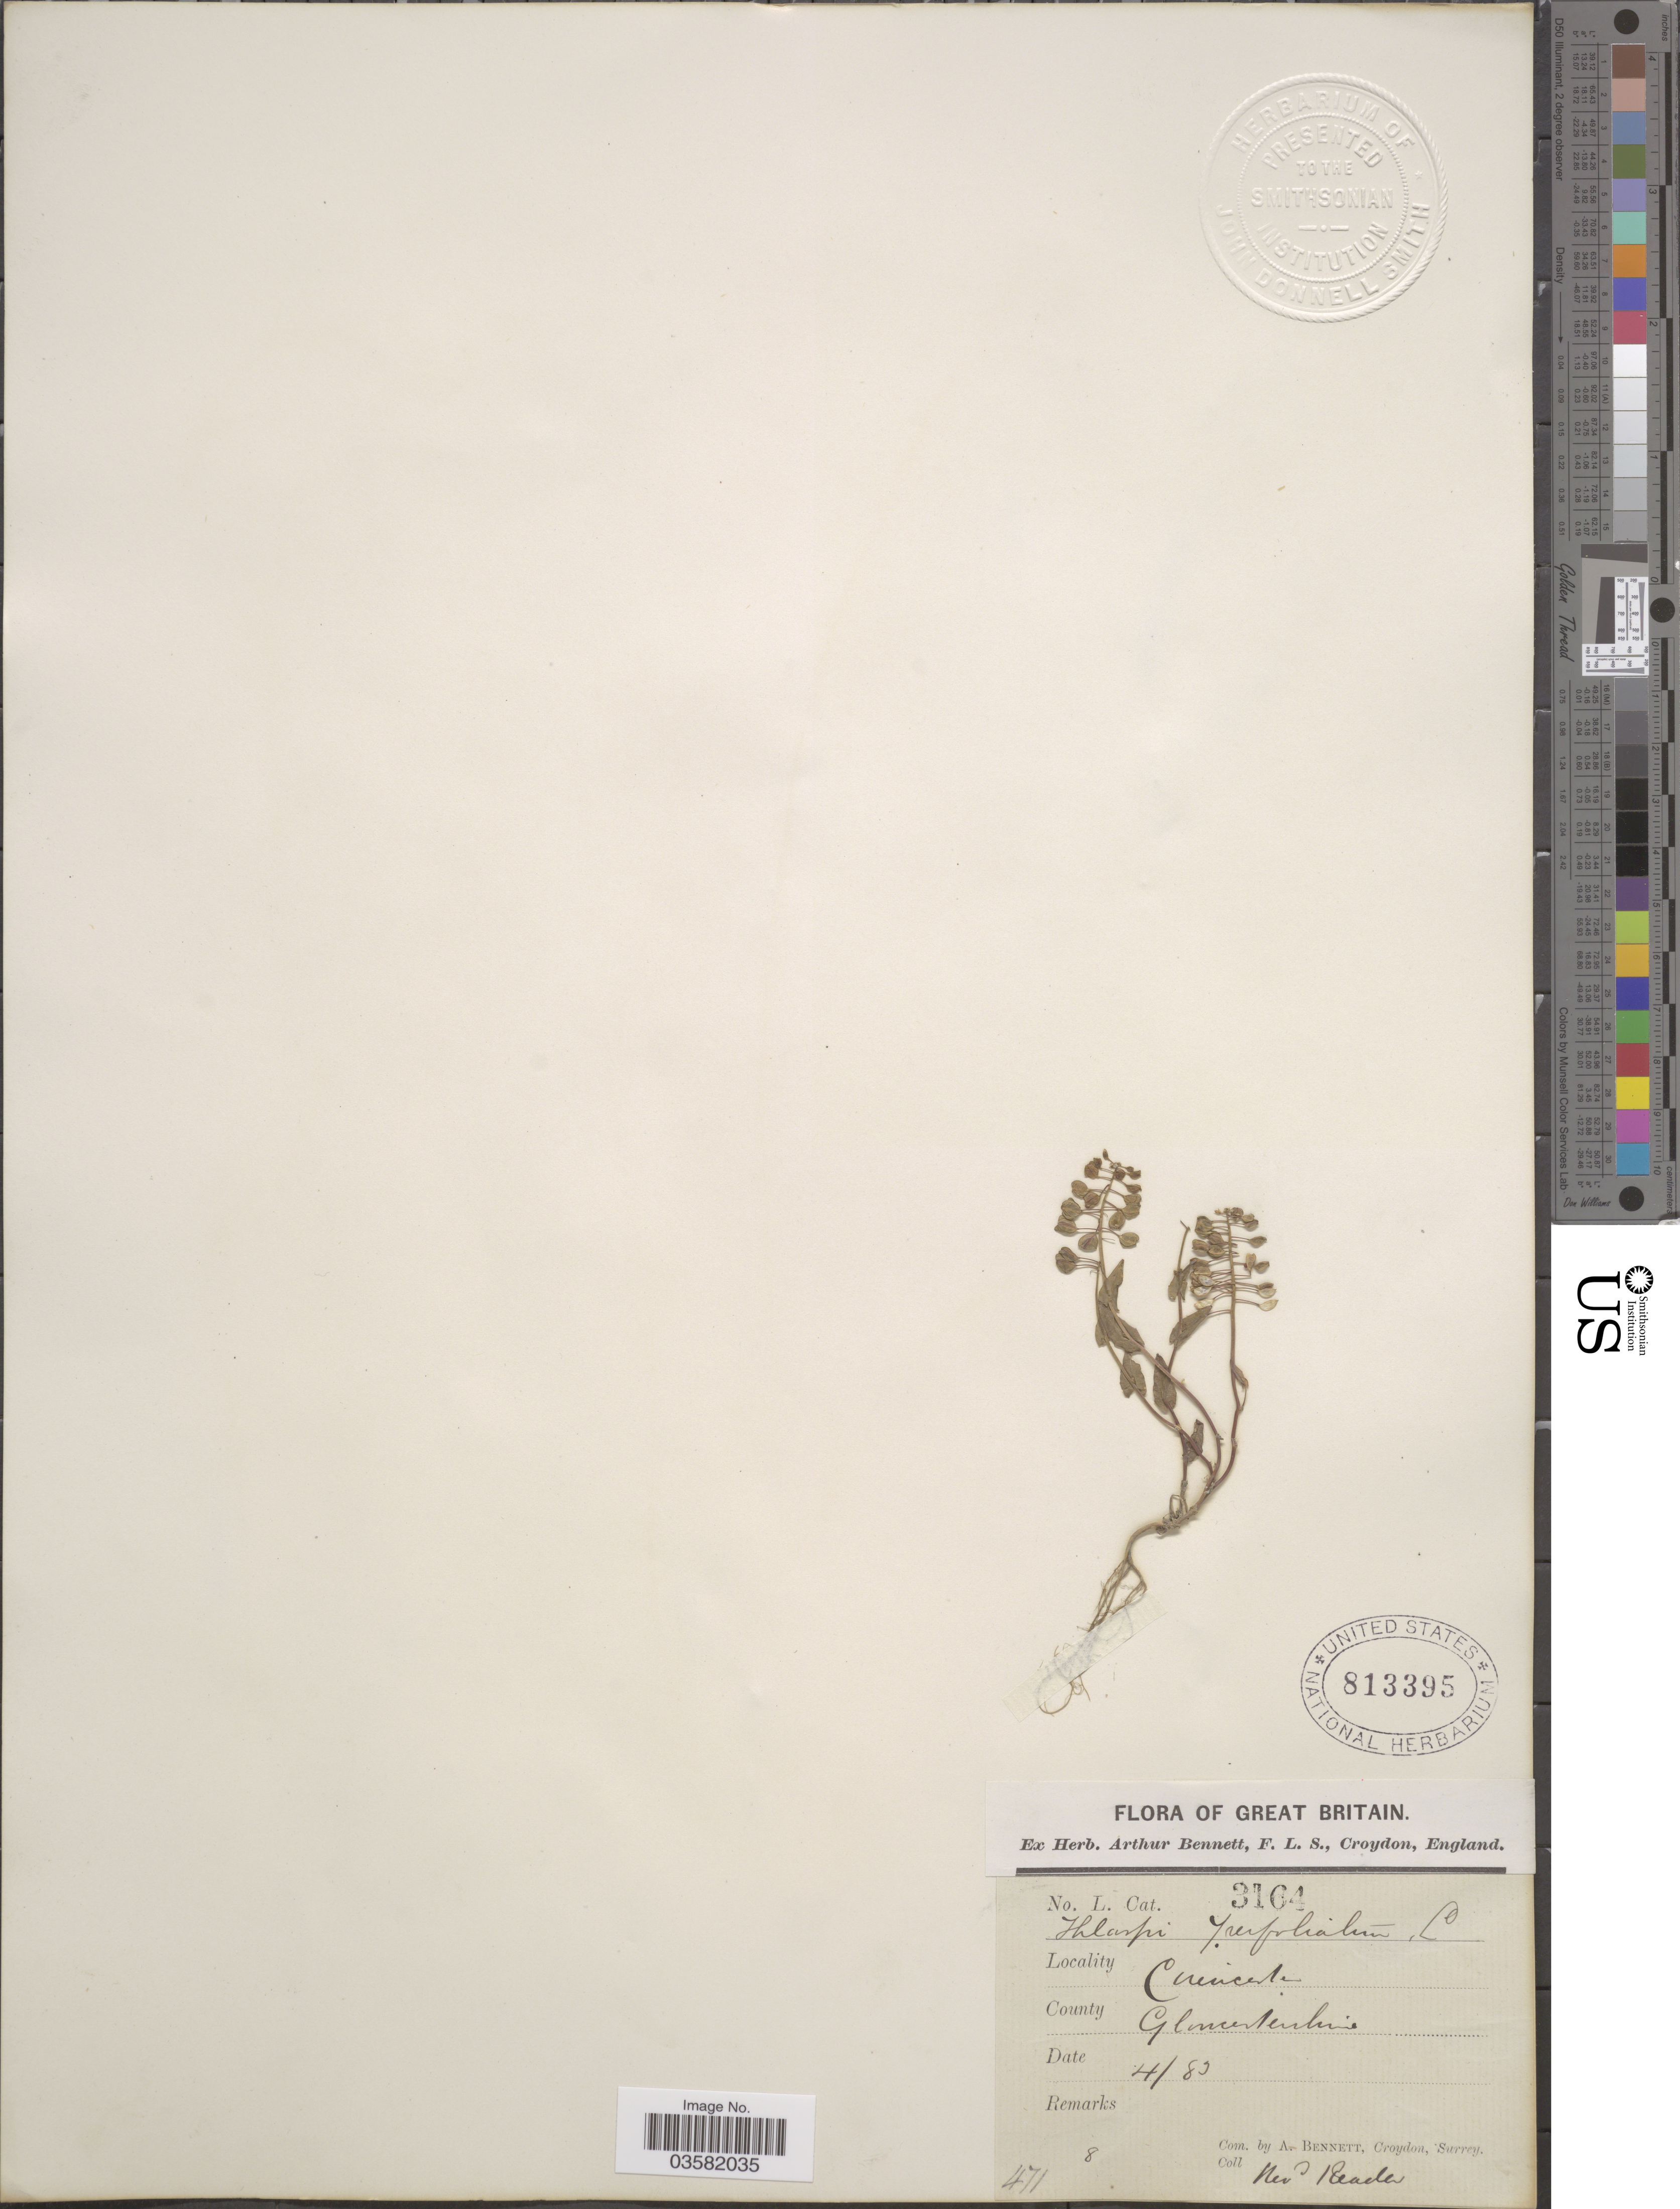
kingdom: Plantae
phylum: Tracheophyta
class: Magnoliopsida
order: Brassicales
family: Brassicaceae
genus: Thlaspi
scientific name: Thlaspi perfoliatum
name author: L.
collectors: Rev. Reader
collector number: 3164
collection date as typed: Transcribed d/m/y: /4/83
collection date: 1883-04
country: United Kingdom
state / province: England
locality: Great Britain. Cirenceste. County Gloucestershire.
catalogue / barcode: US 813395